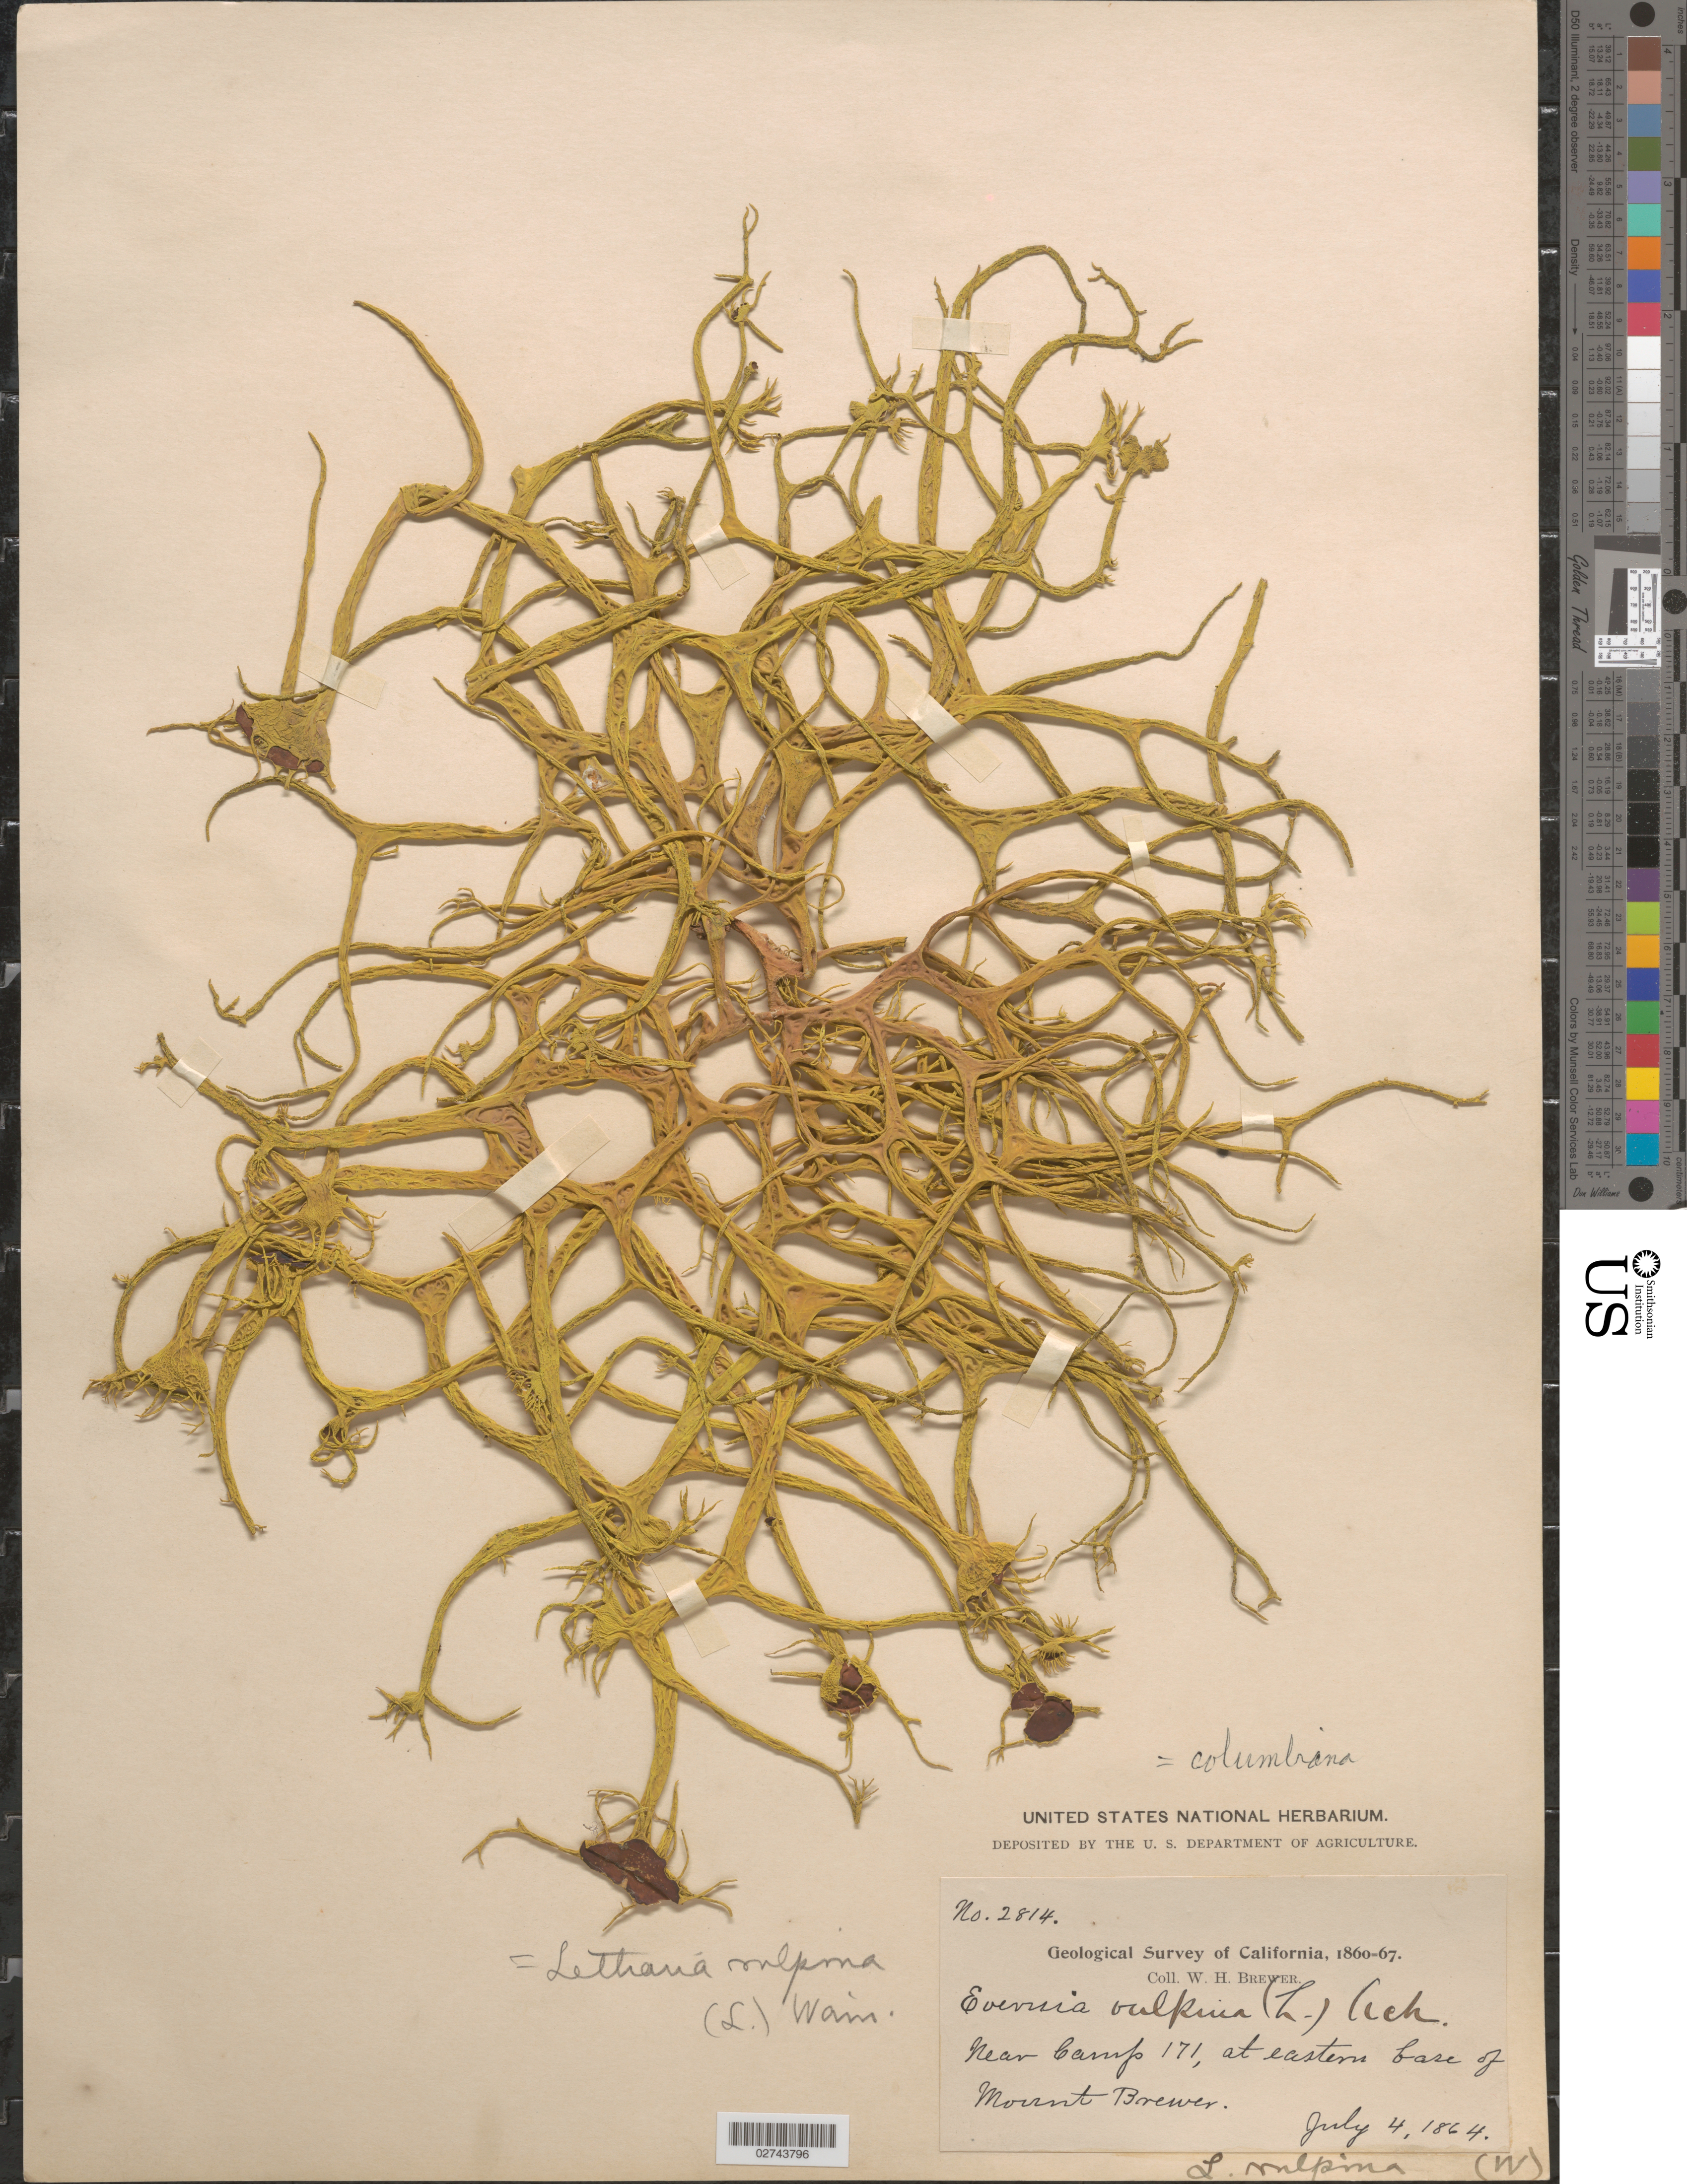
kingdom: Fungi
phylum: Ascomycota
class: Lecanoromycetes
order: Lecanorales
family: Parmeliaceae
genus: Letharia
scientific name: Letharia columbiana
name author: (Nutt.) J.W. Thomson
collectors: W. H. Brewer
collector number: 2814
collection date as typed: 04 Jul 1864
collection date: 1864-07-04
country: United States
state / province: California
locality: Eastern base of Mt. Brewer, camp 171.